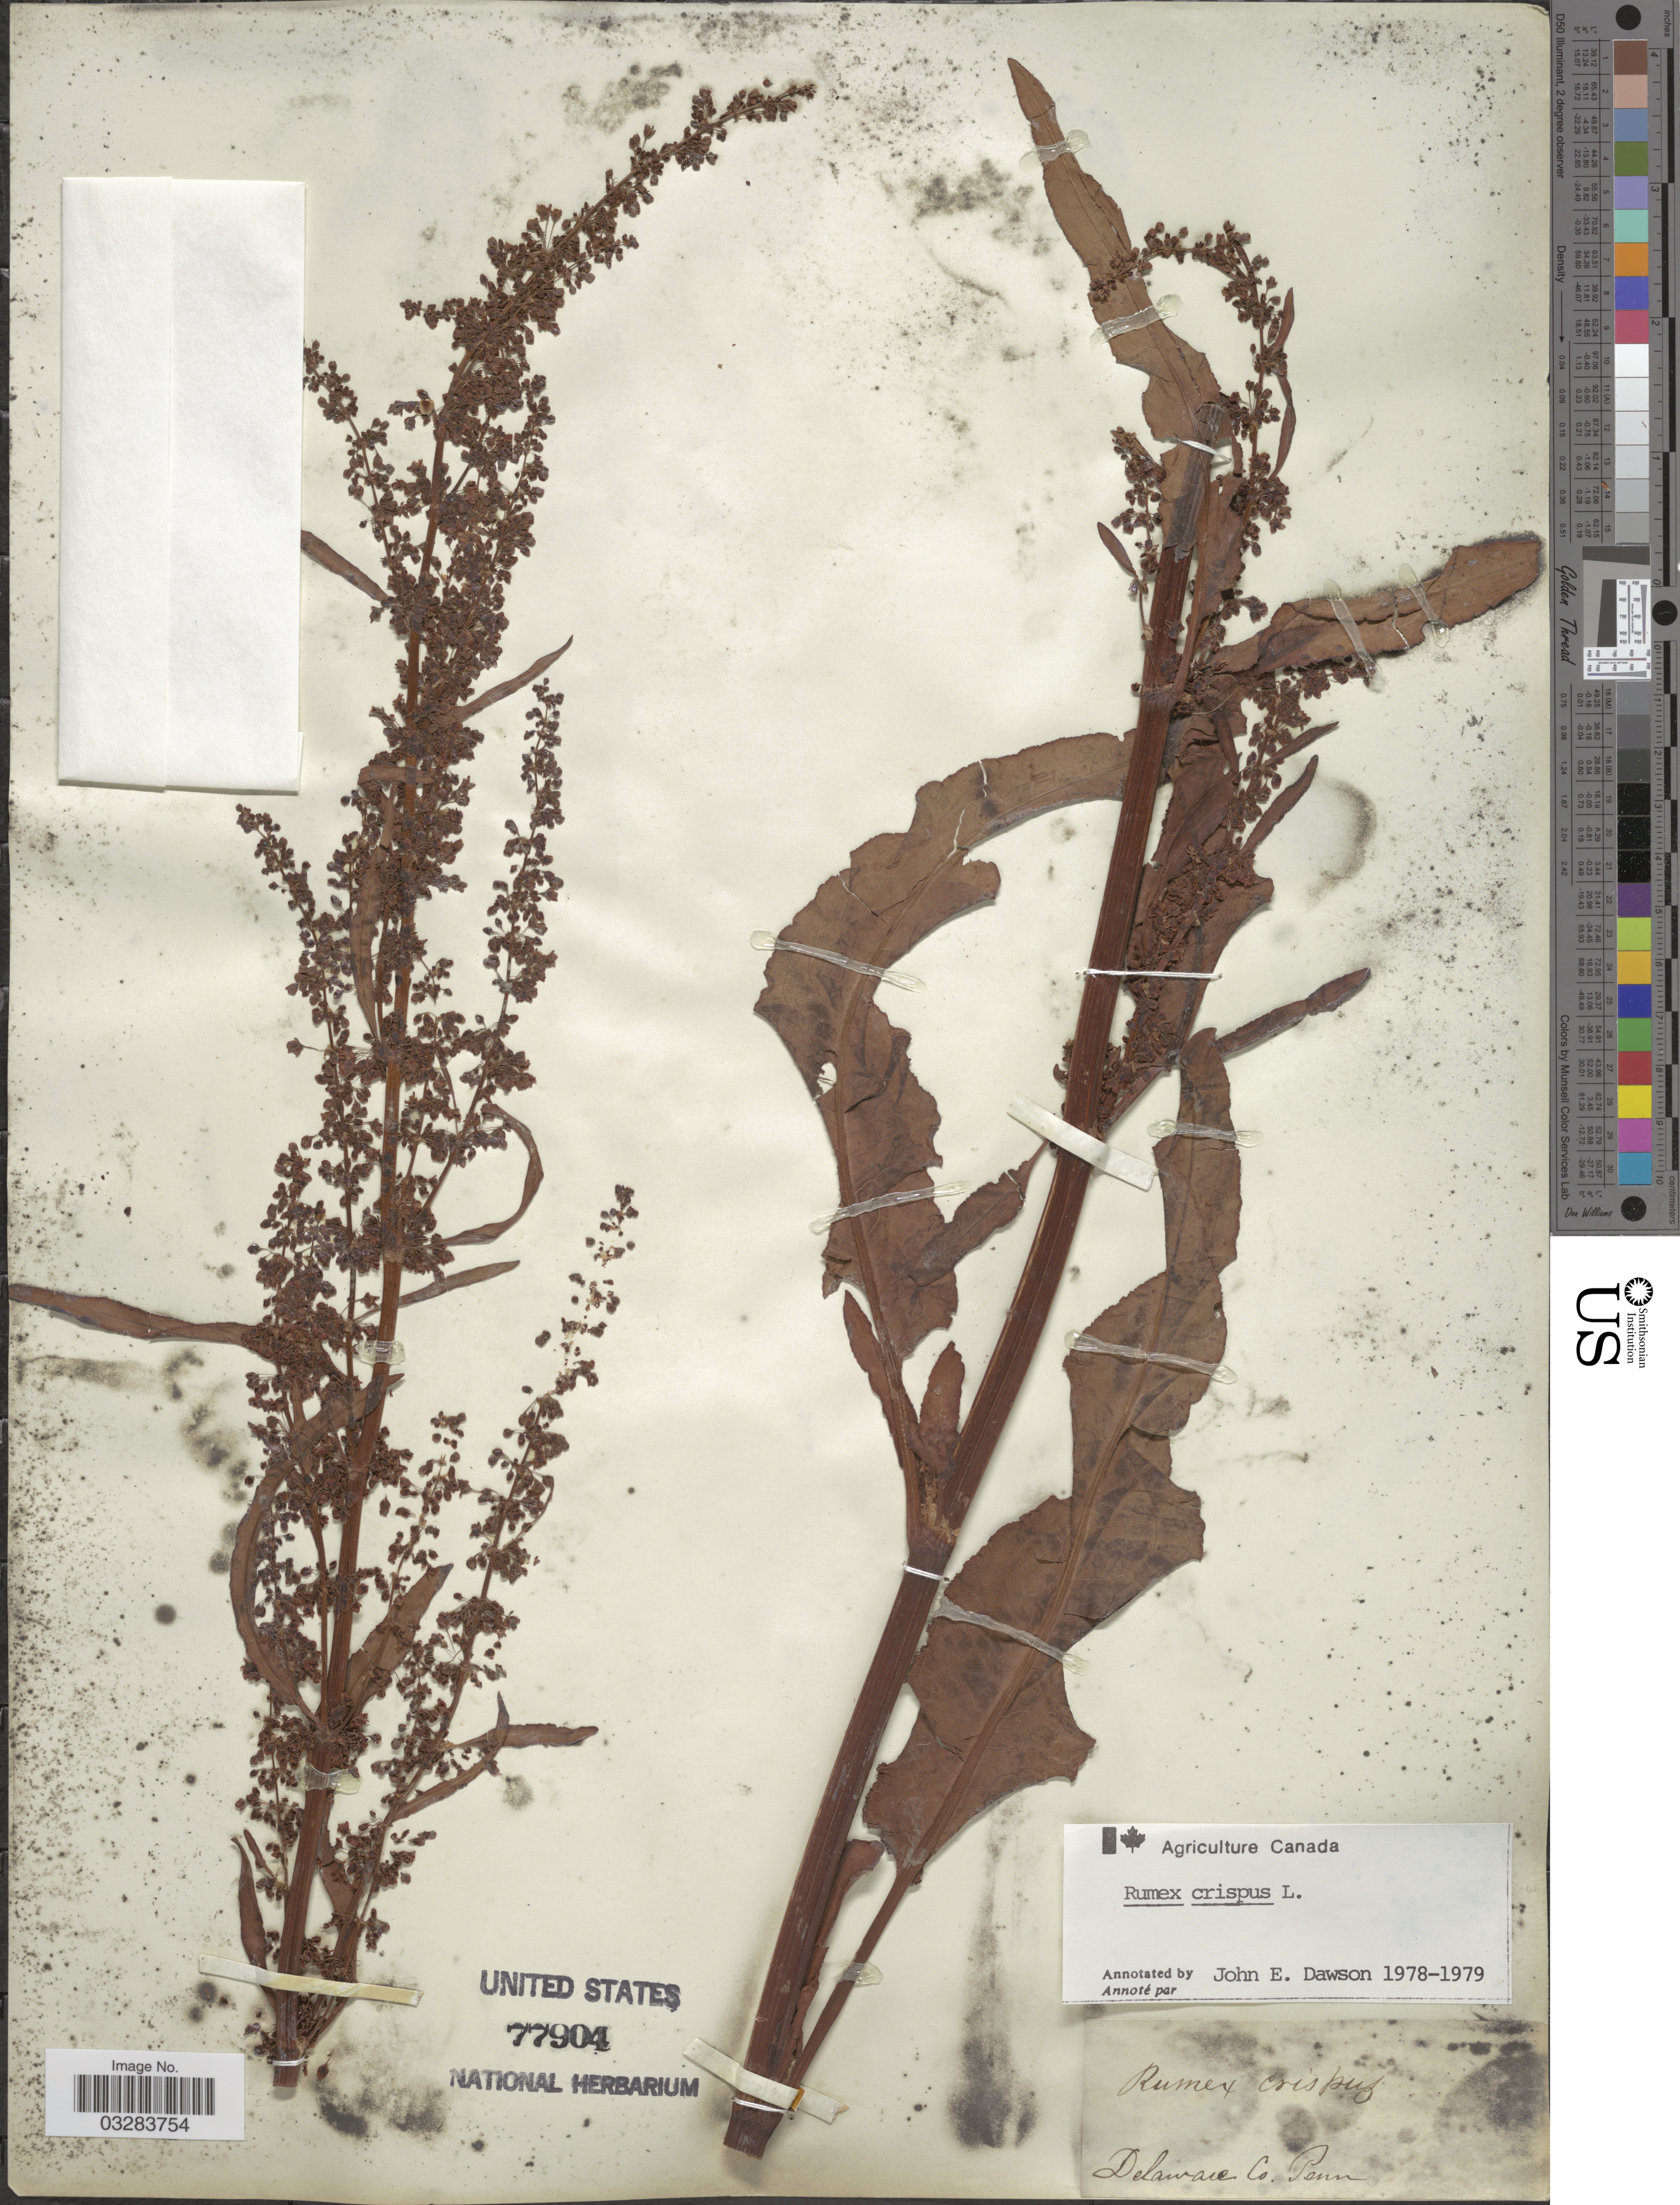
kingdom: Plantae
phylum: Tracheophyta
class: Magnoliopsida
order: Caryophyllales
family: Polygonaceae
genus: Rumex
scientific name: Rumex crispus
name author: L.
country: United States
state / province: Pennsylvania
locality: Delaware Co.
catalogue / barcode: US 77904